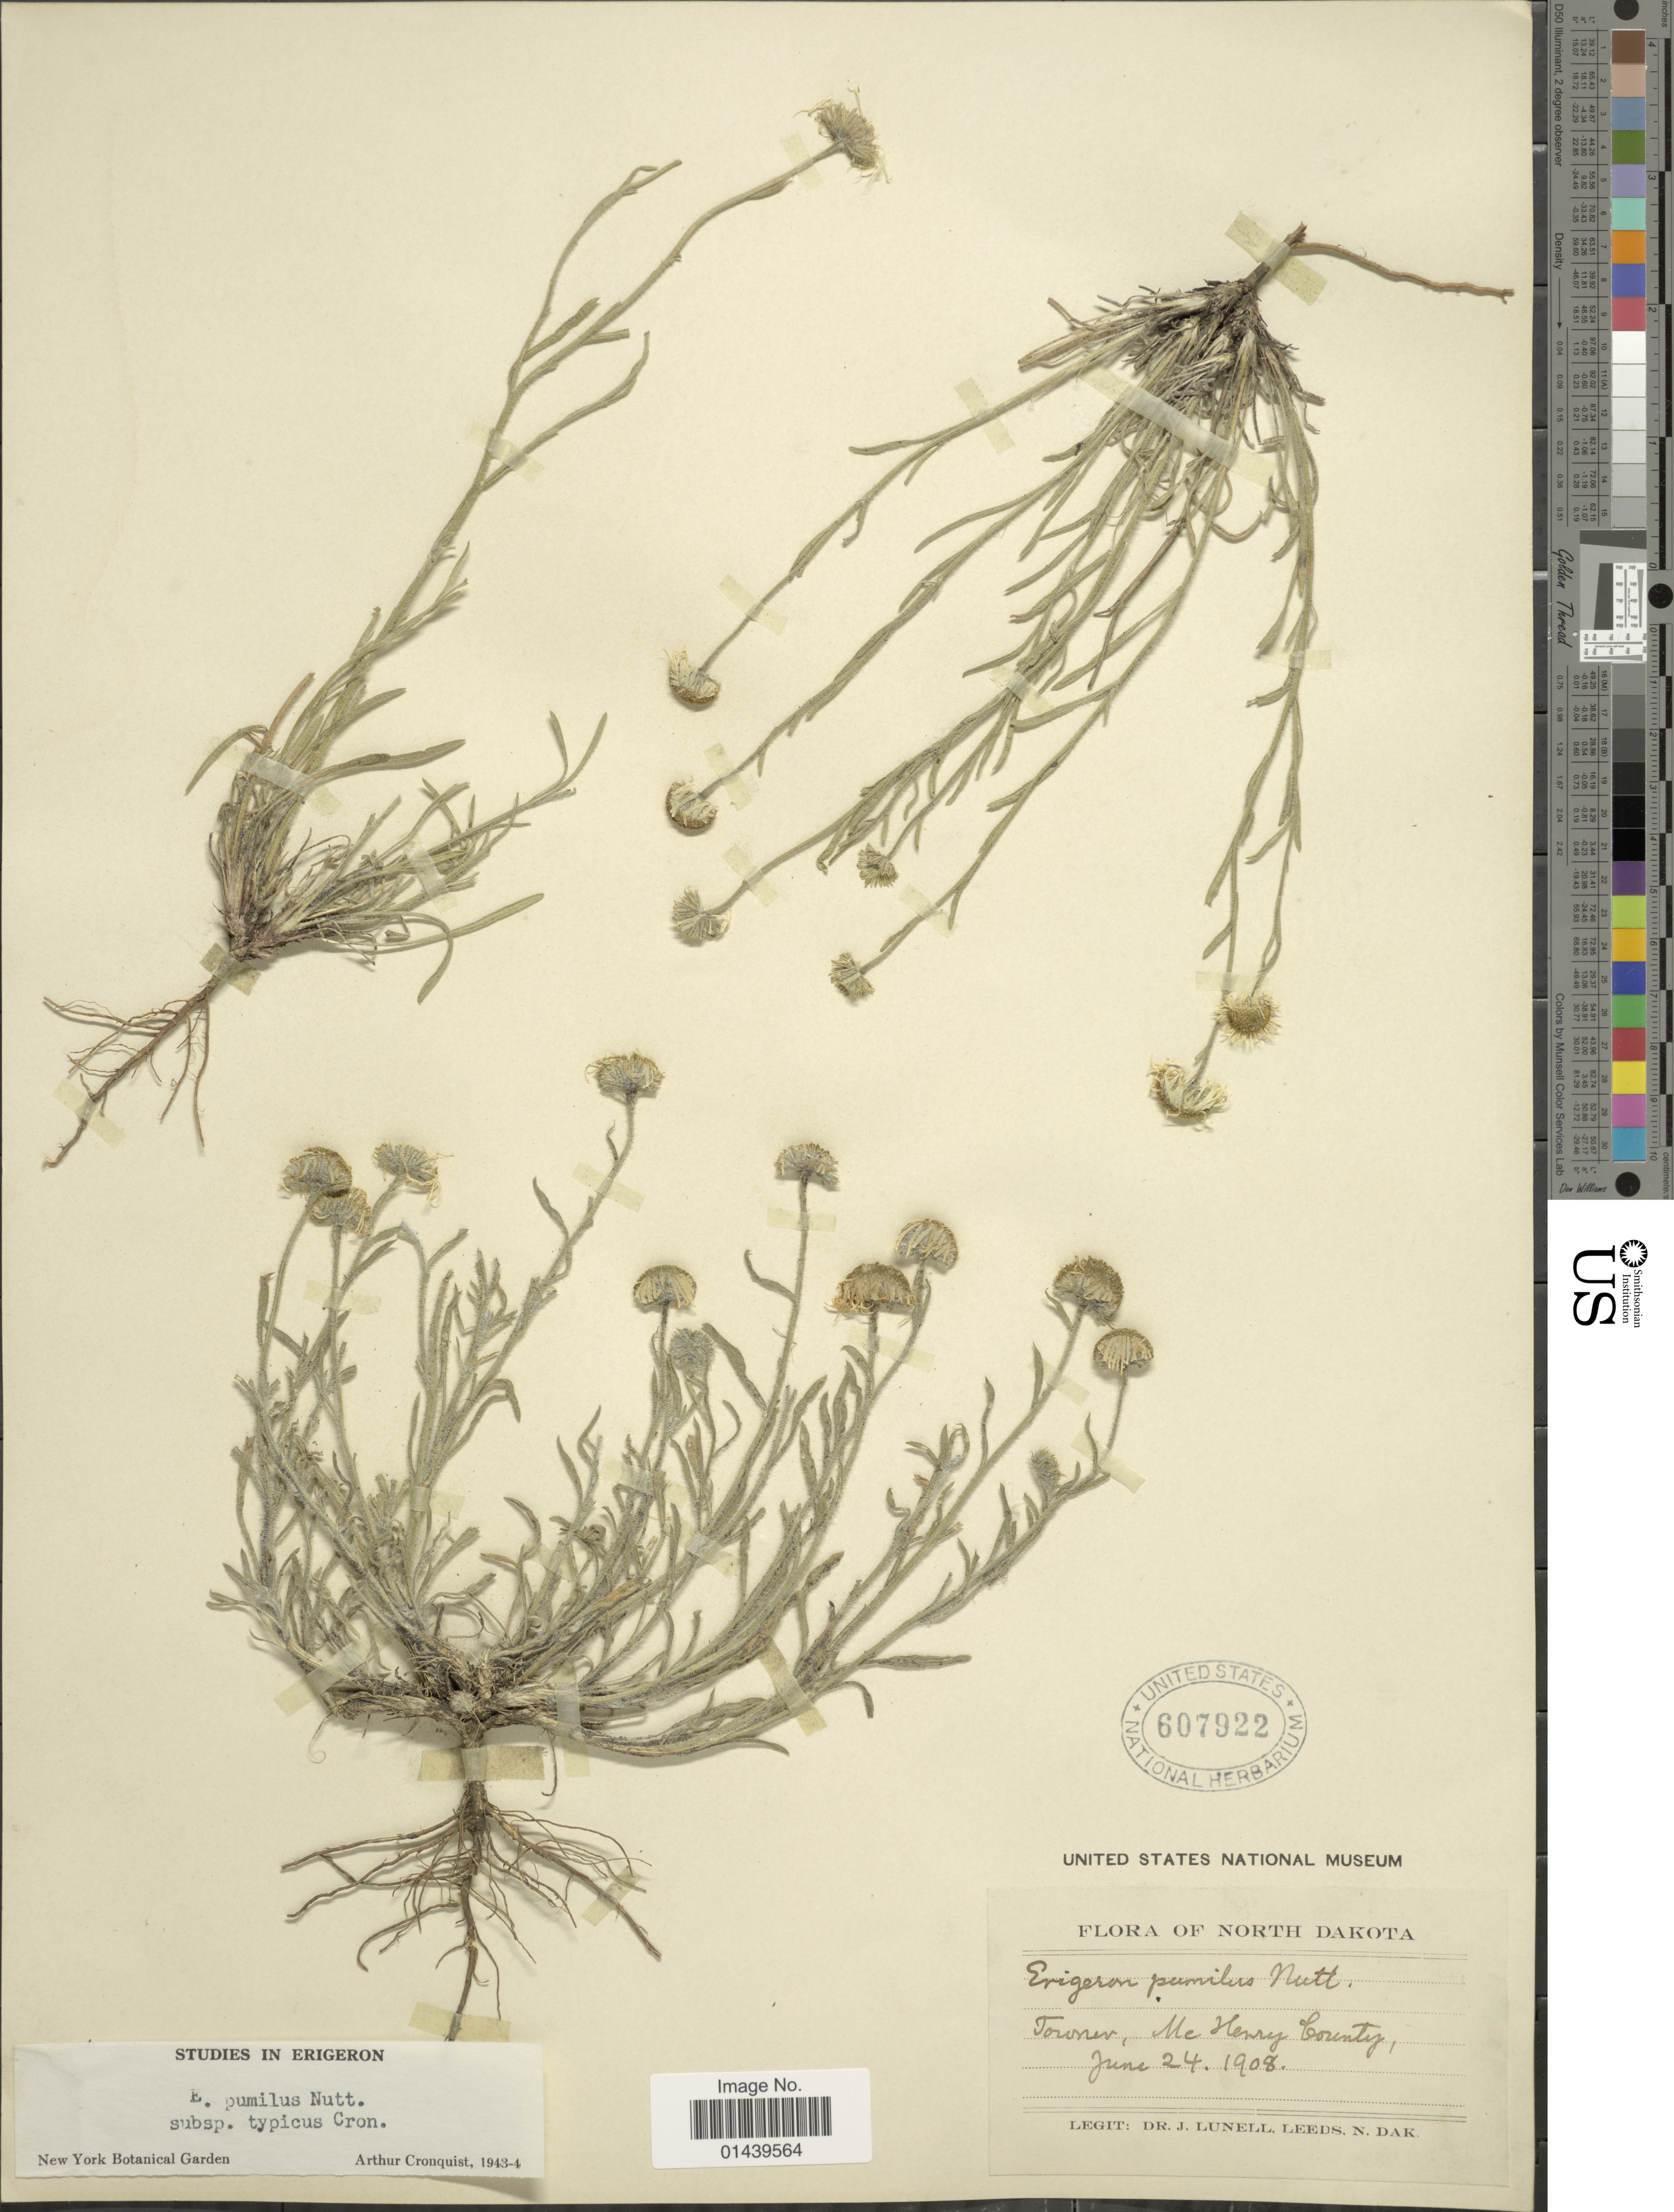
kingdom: Plantae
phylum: Tracheophyta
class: Magnoliopsida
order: Asterales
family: Asteraceae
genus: Erigeron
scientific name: Erigeron pumilus subsp. pumilus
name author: Nutt.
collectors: J. Lunell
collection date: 1908-06-24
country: United States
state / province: North Dakota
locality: Towner, McHenry County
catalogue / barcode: US 607922